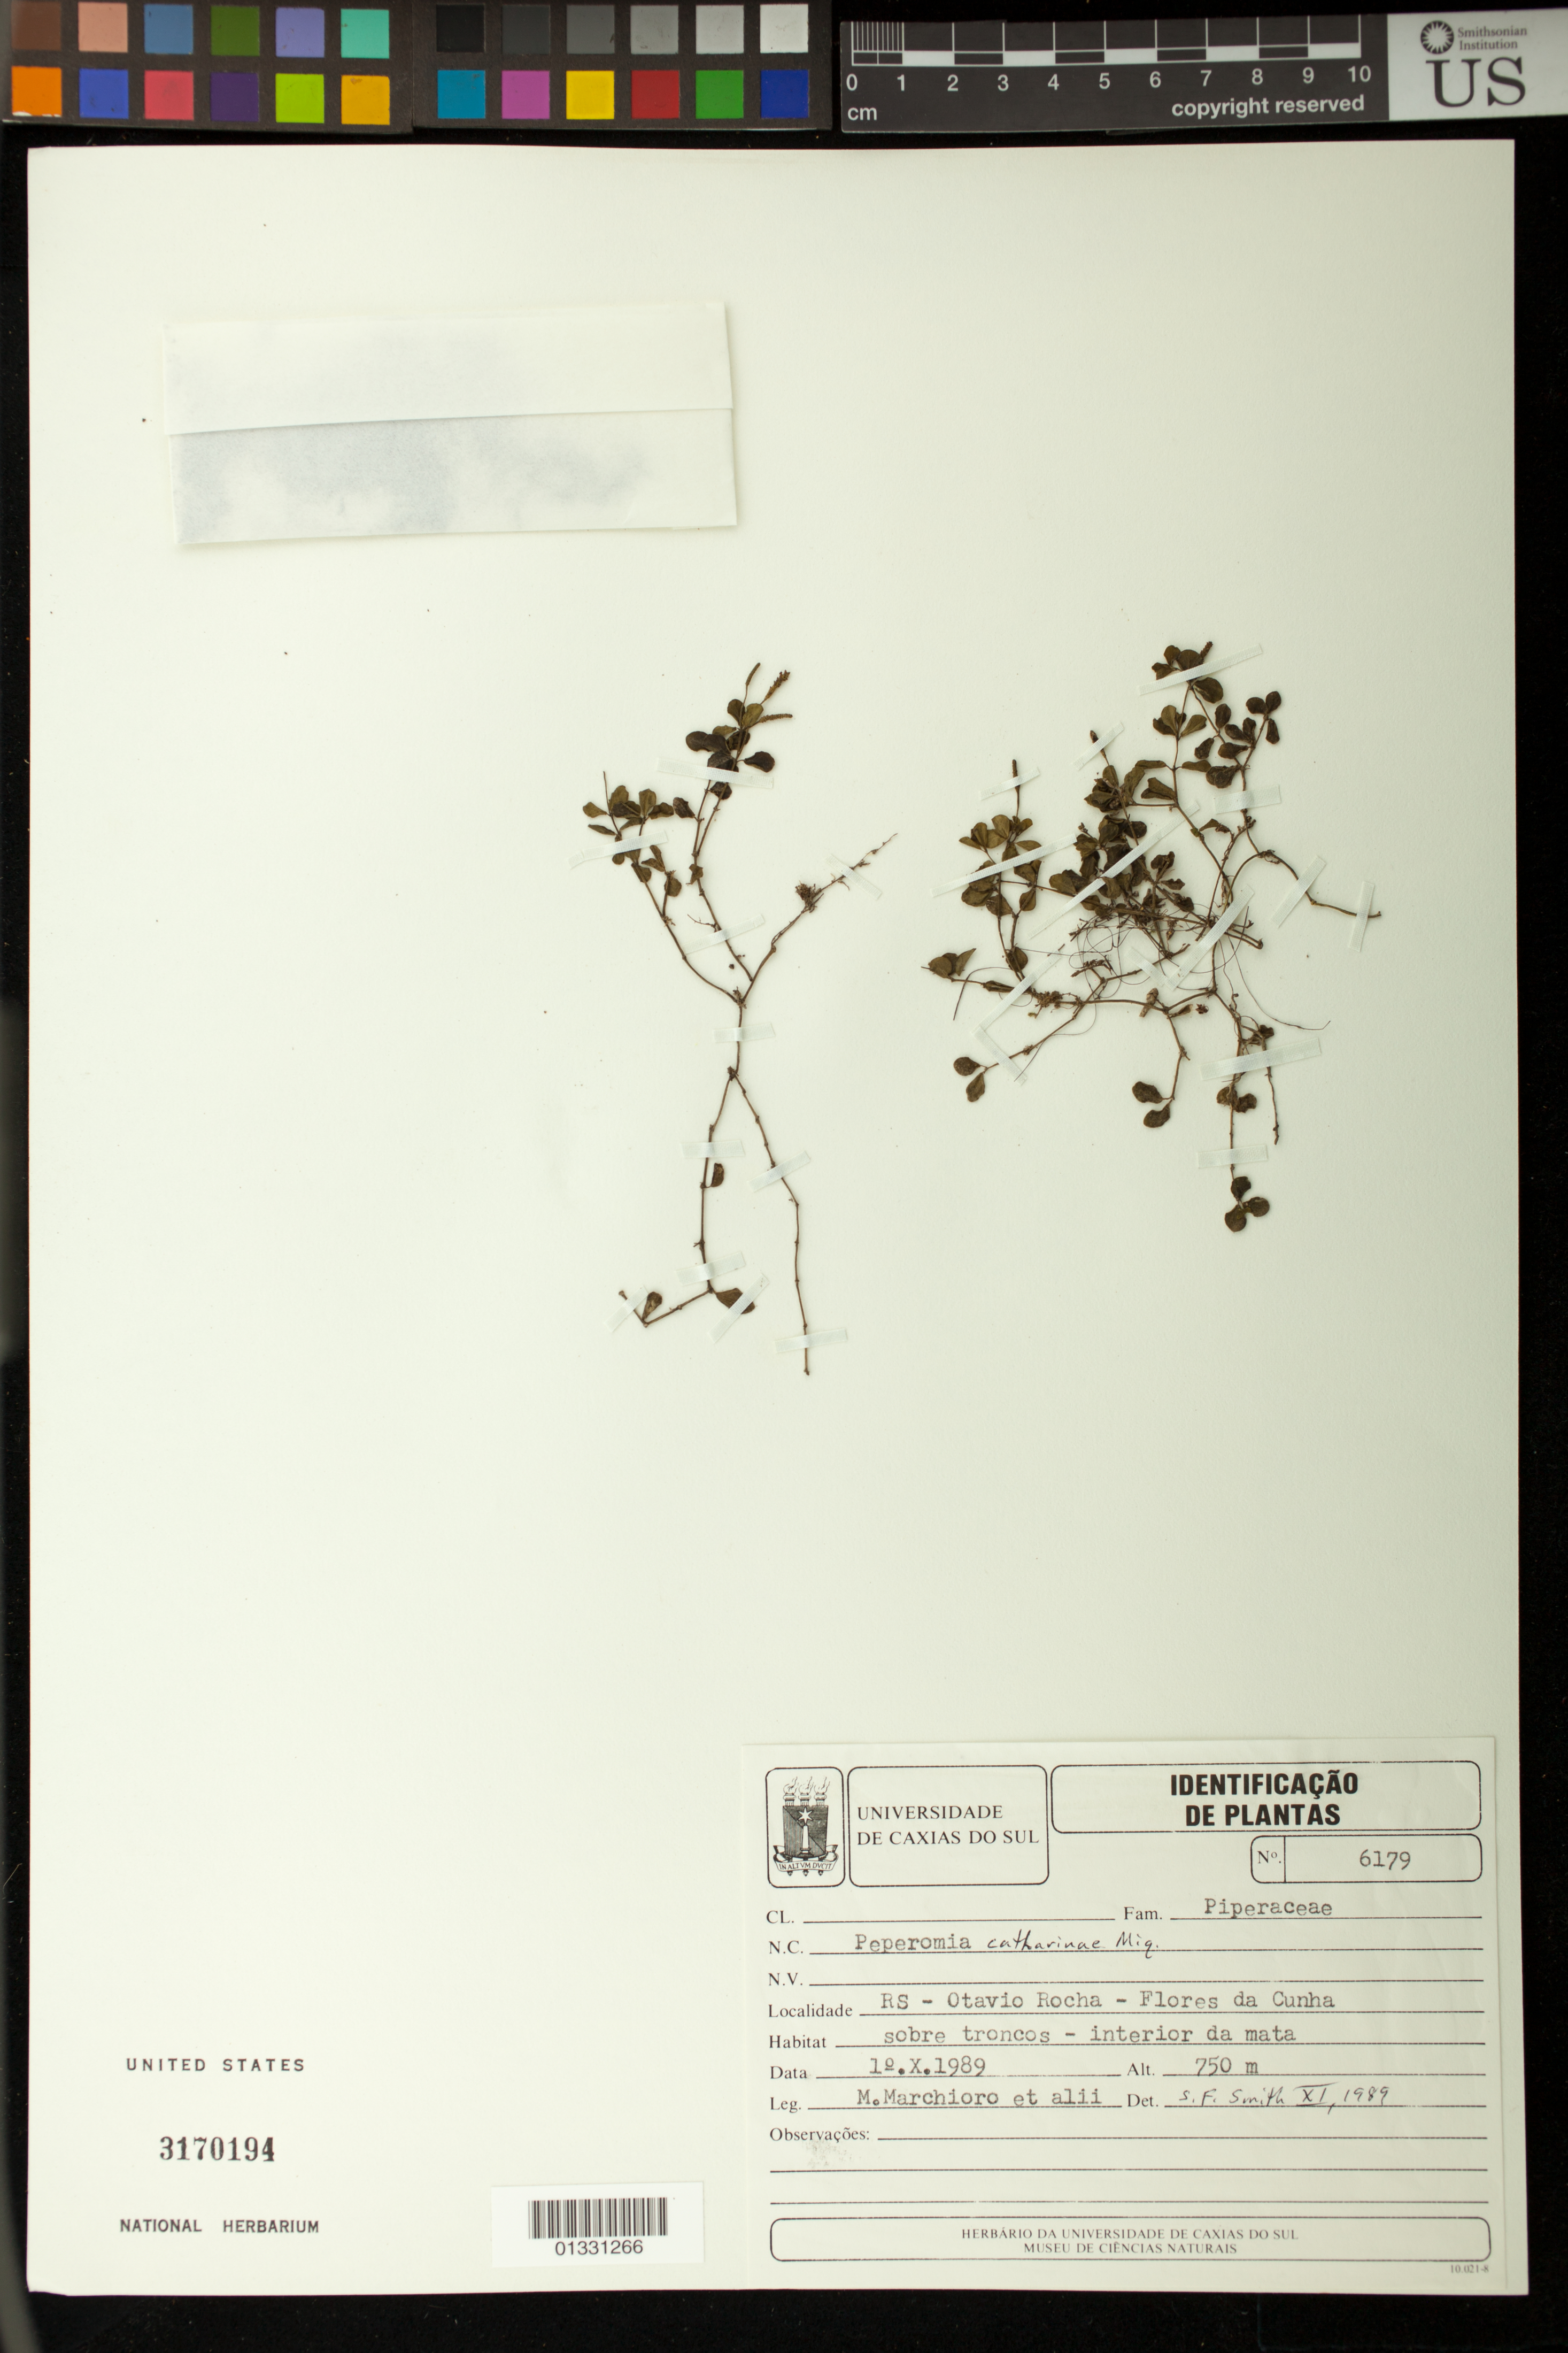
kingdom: Plantae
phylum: Tracheophyta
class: Magnoliopsida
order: Piperales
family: Piperaceae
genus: Peperomia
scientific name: Peperomia catharinae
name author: Miq.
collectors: M. Marchioro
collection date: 1989-10-01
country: Brazil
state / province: Rio Grande do Sul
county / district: Flores da Cunha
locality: Otavio Rocha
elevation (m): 750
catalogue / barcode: US 3170194